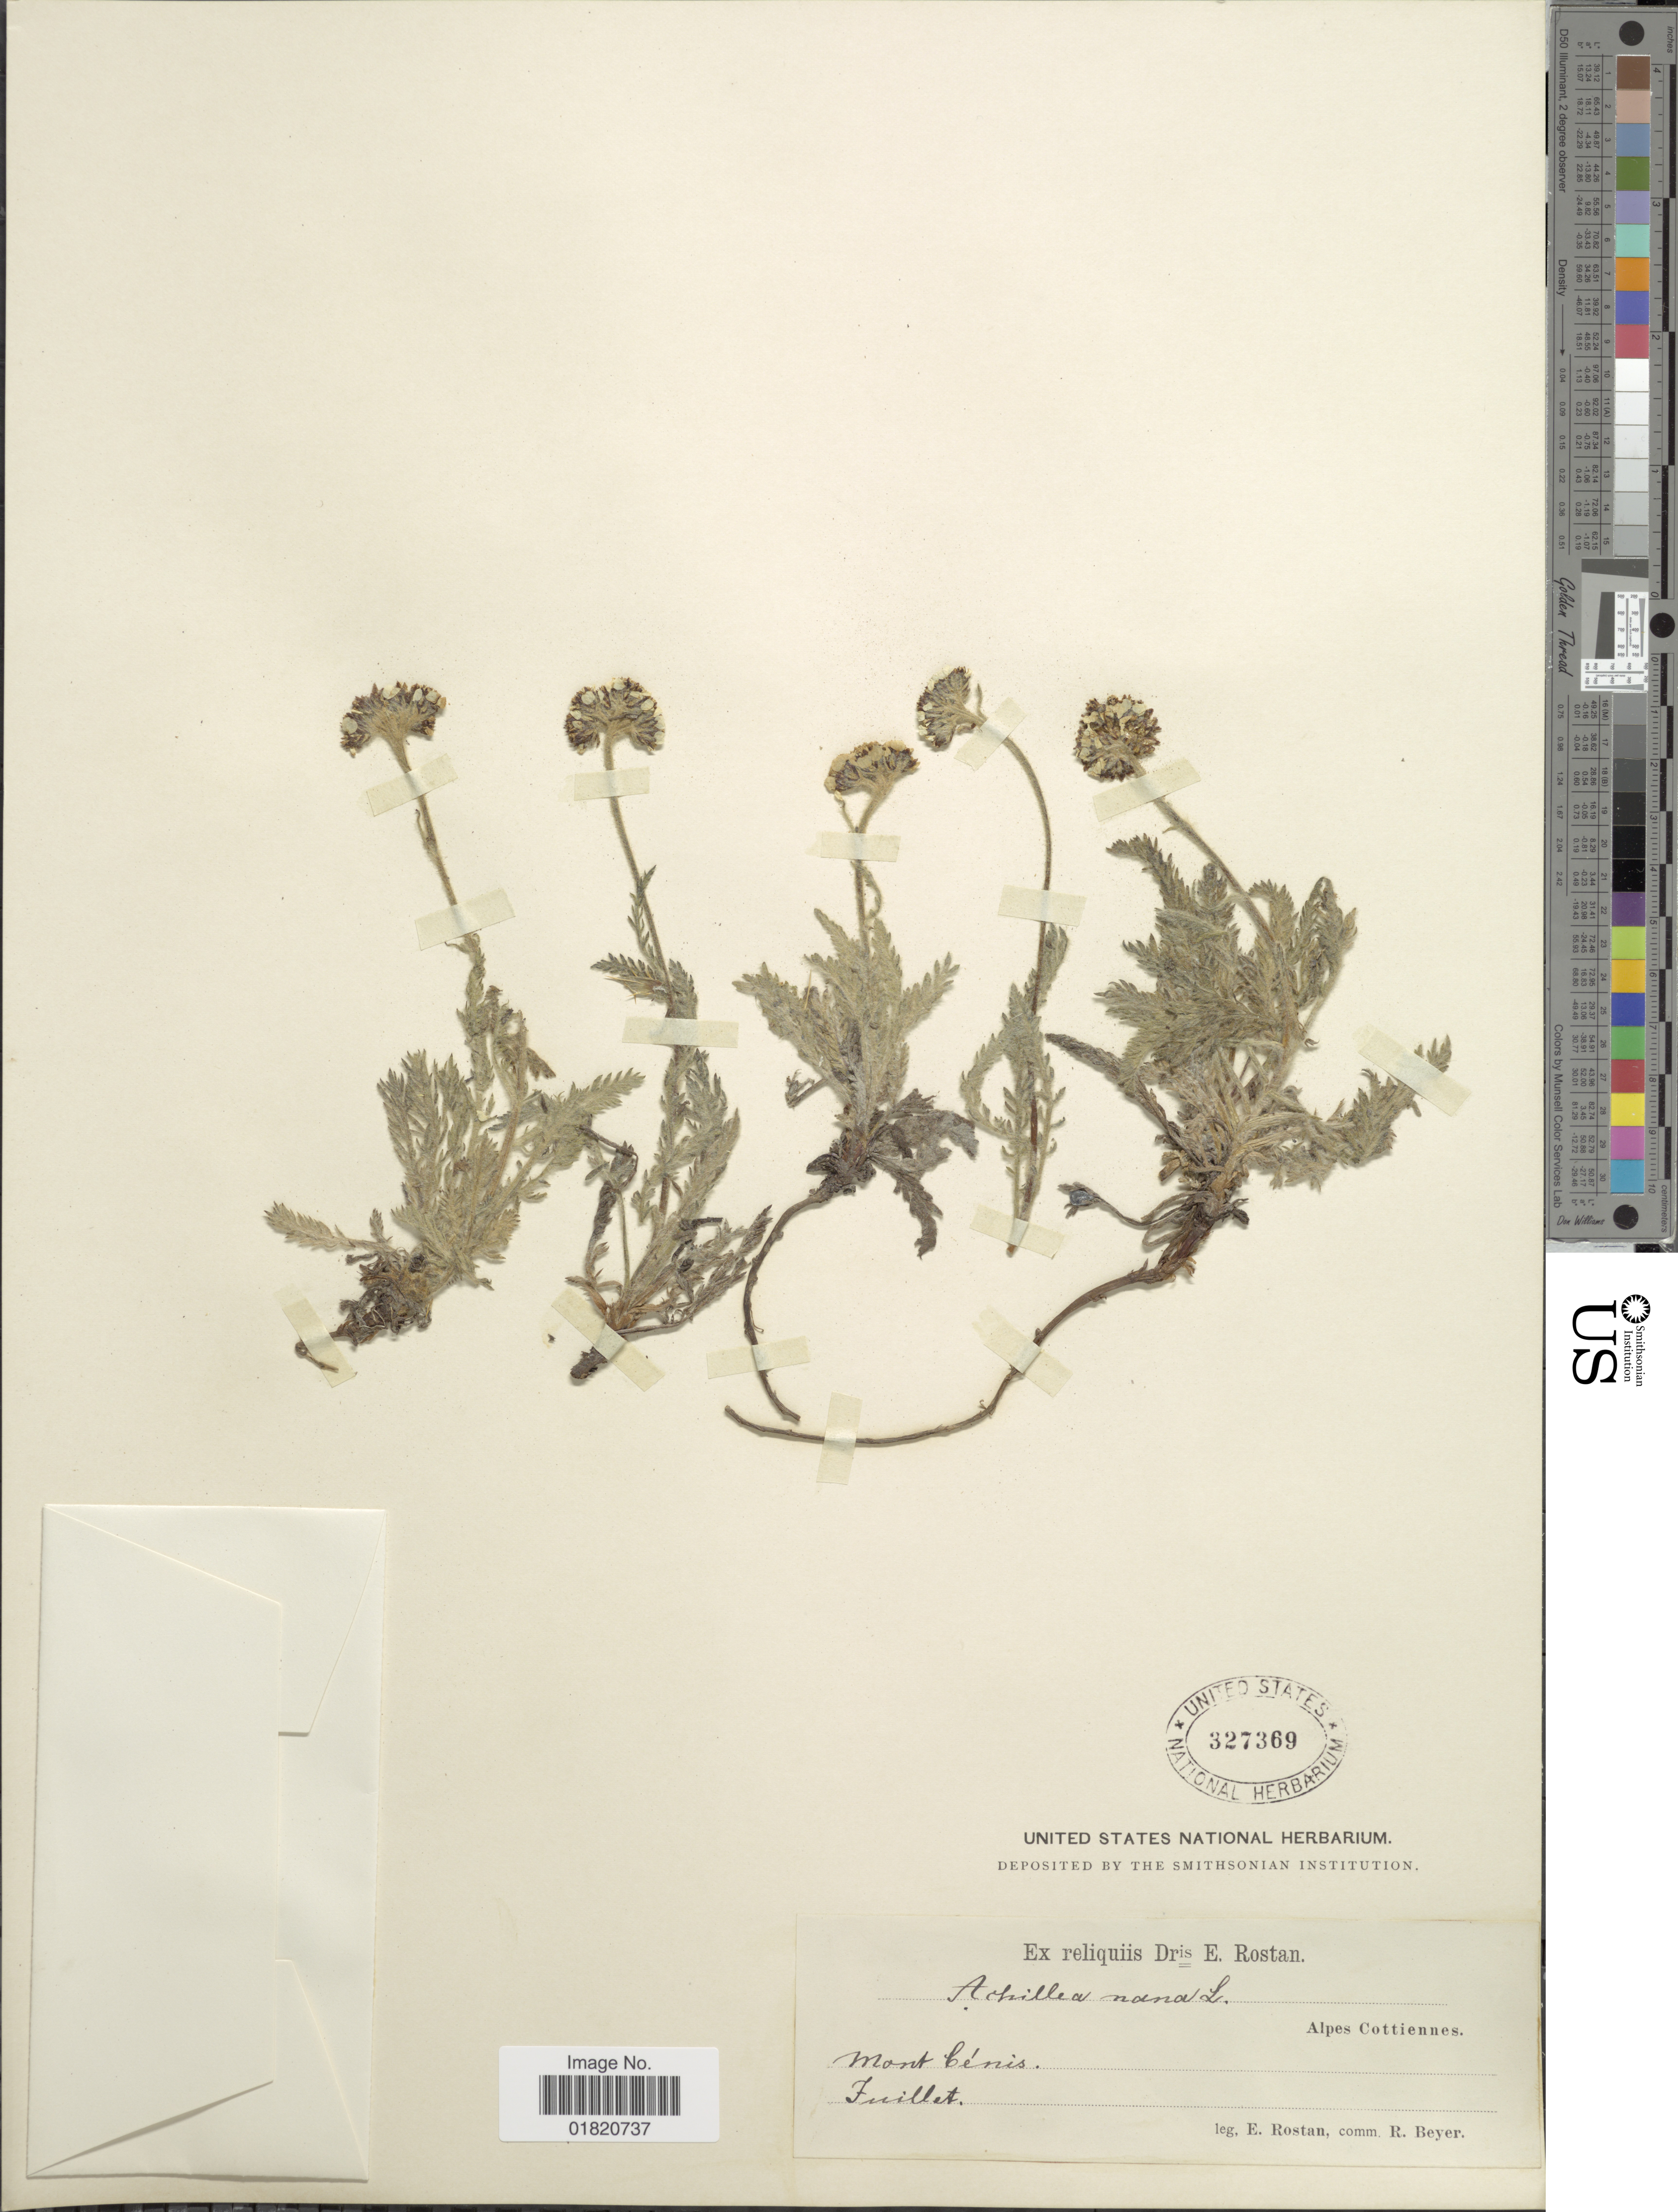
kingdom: Plantae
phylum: Tracheophyta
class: Magnoliopsida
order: Asterales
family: Asteraceae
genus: Achillea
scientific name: Achillea nana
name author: L.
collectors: E. Rostan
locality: Alpes Cottienes Mont Cénis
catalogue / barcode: US 327369